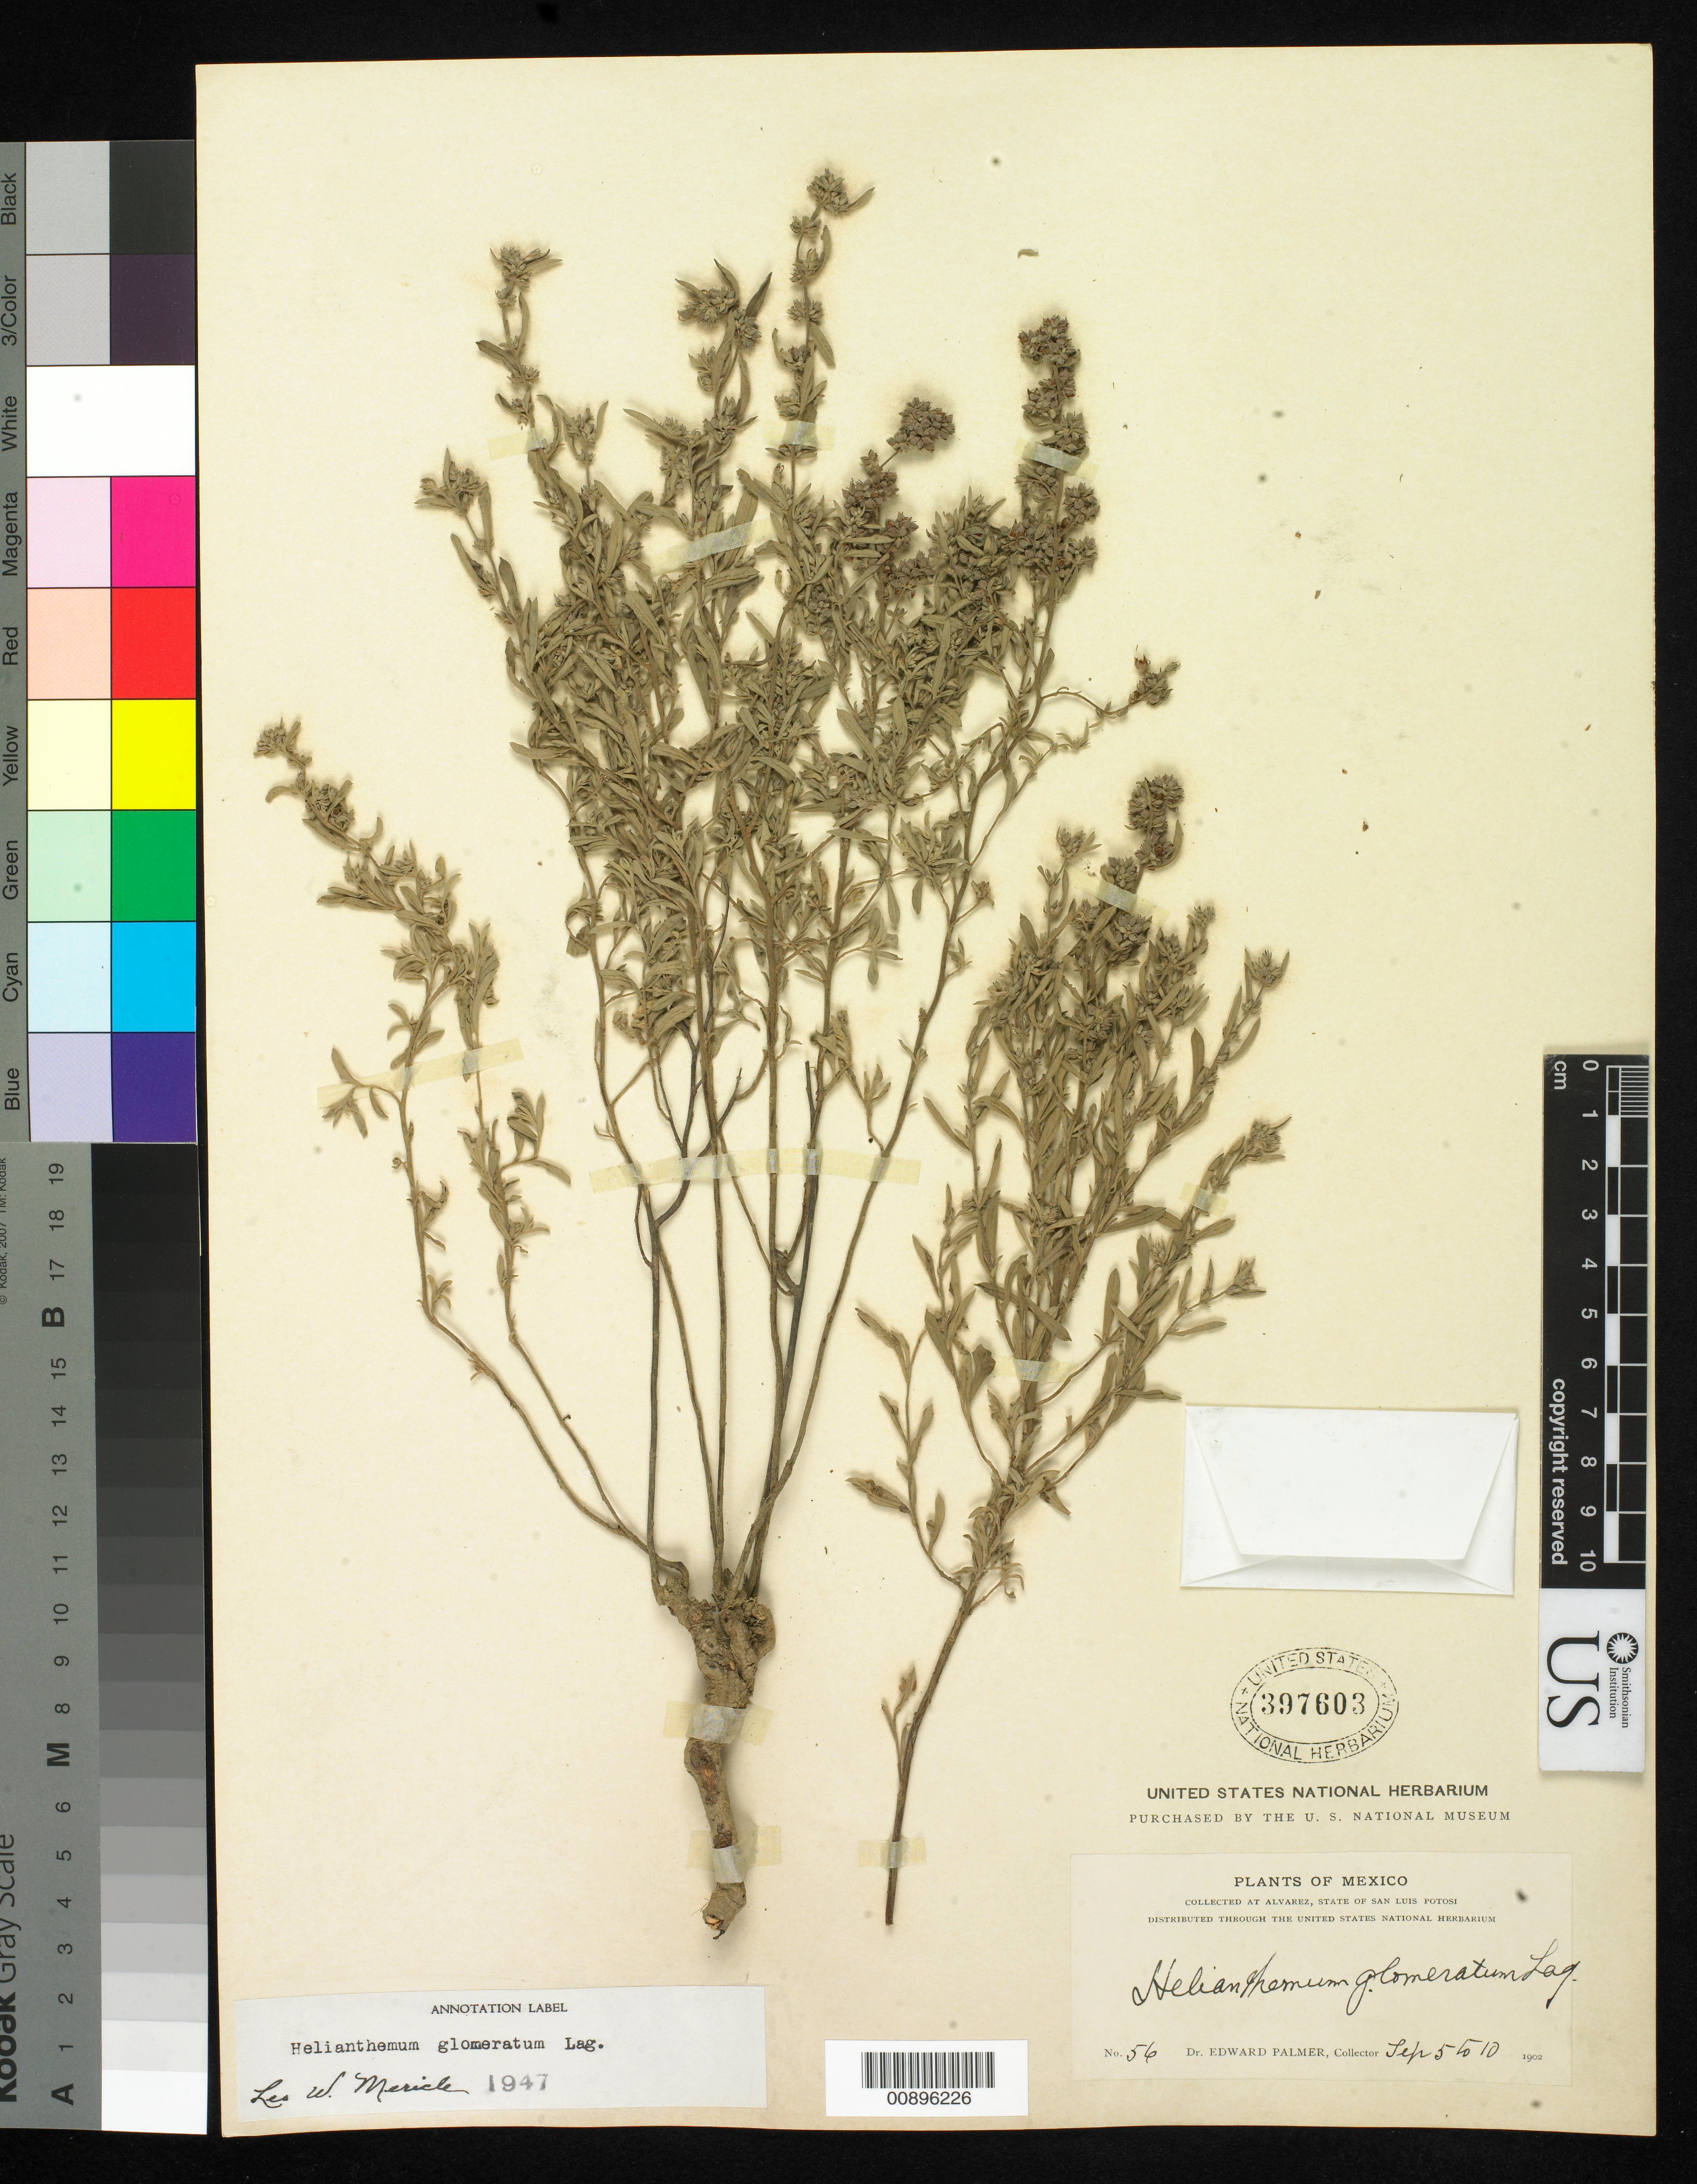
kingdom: Plantae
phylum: Tracheophyta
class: Magnoliopsida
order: Malvales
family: Cistaceae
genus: Helianthemum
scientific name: Helianthemum glomeratum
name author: (Lag.) Lag. ex Dunal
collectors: E. Palmer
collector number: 56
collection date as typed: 05 Sep 1902 to 10 Sep 1902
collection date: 1902-09-05/1902-09-10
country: Mexico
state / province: San Luis Potosí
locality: Alvarez, San Luis Potosí.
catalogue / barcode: US 397603